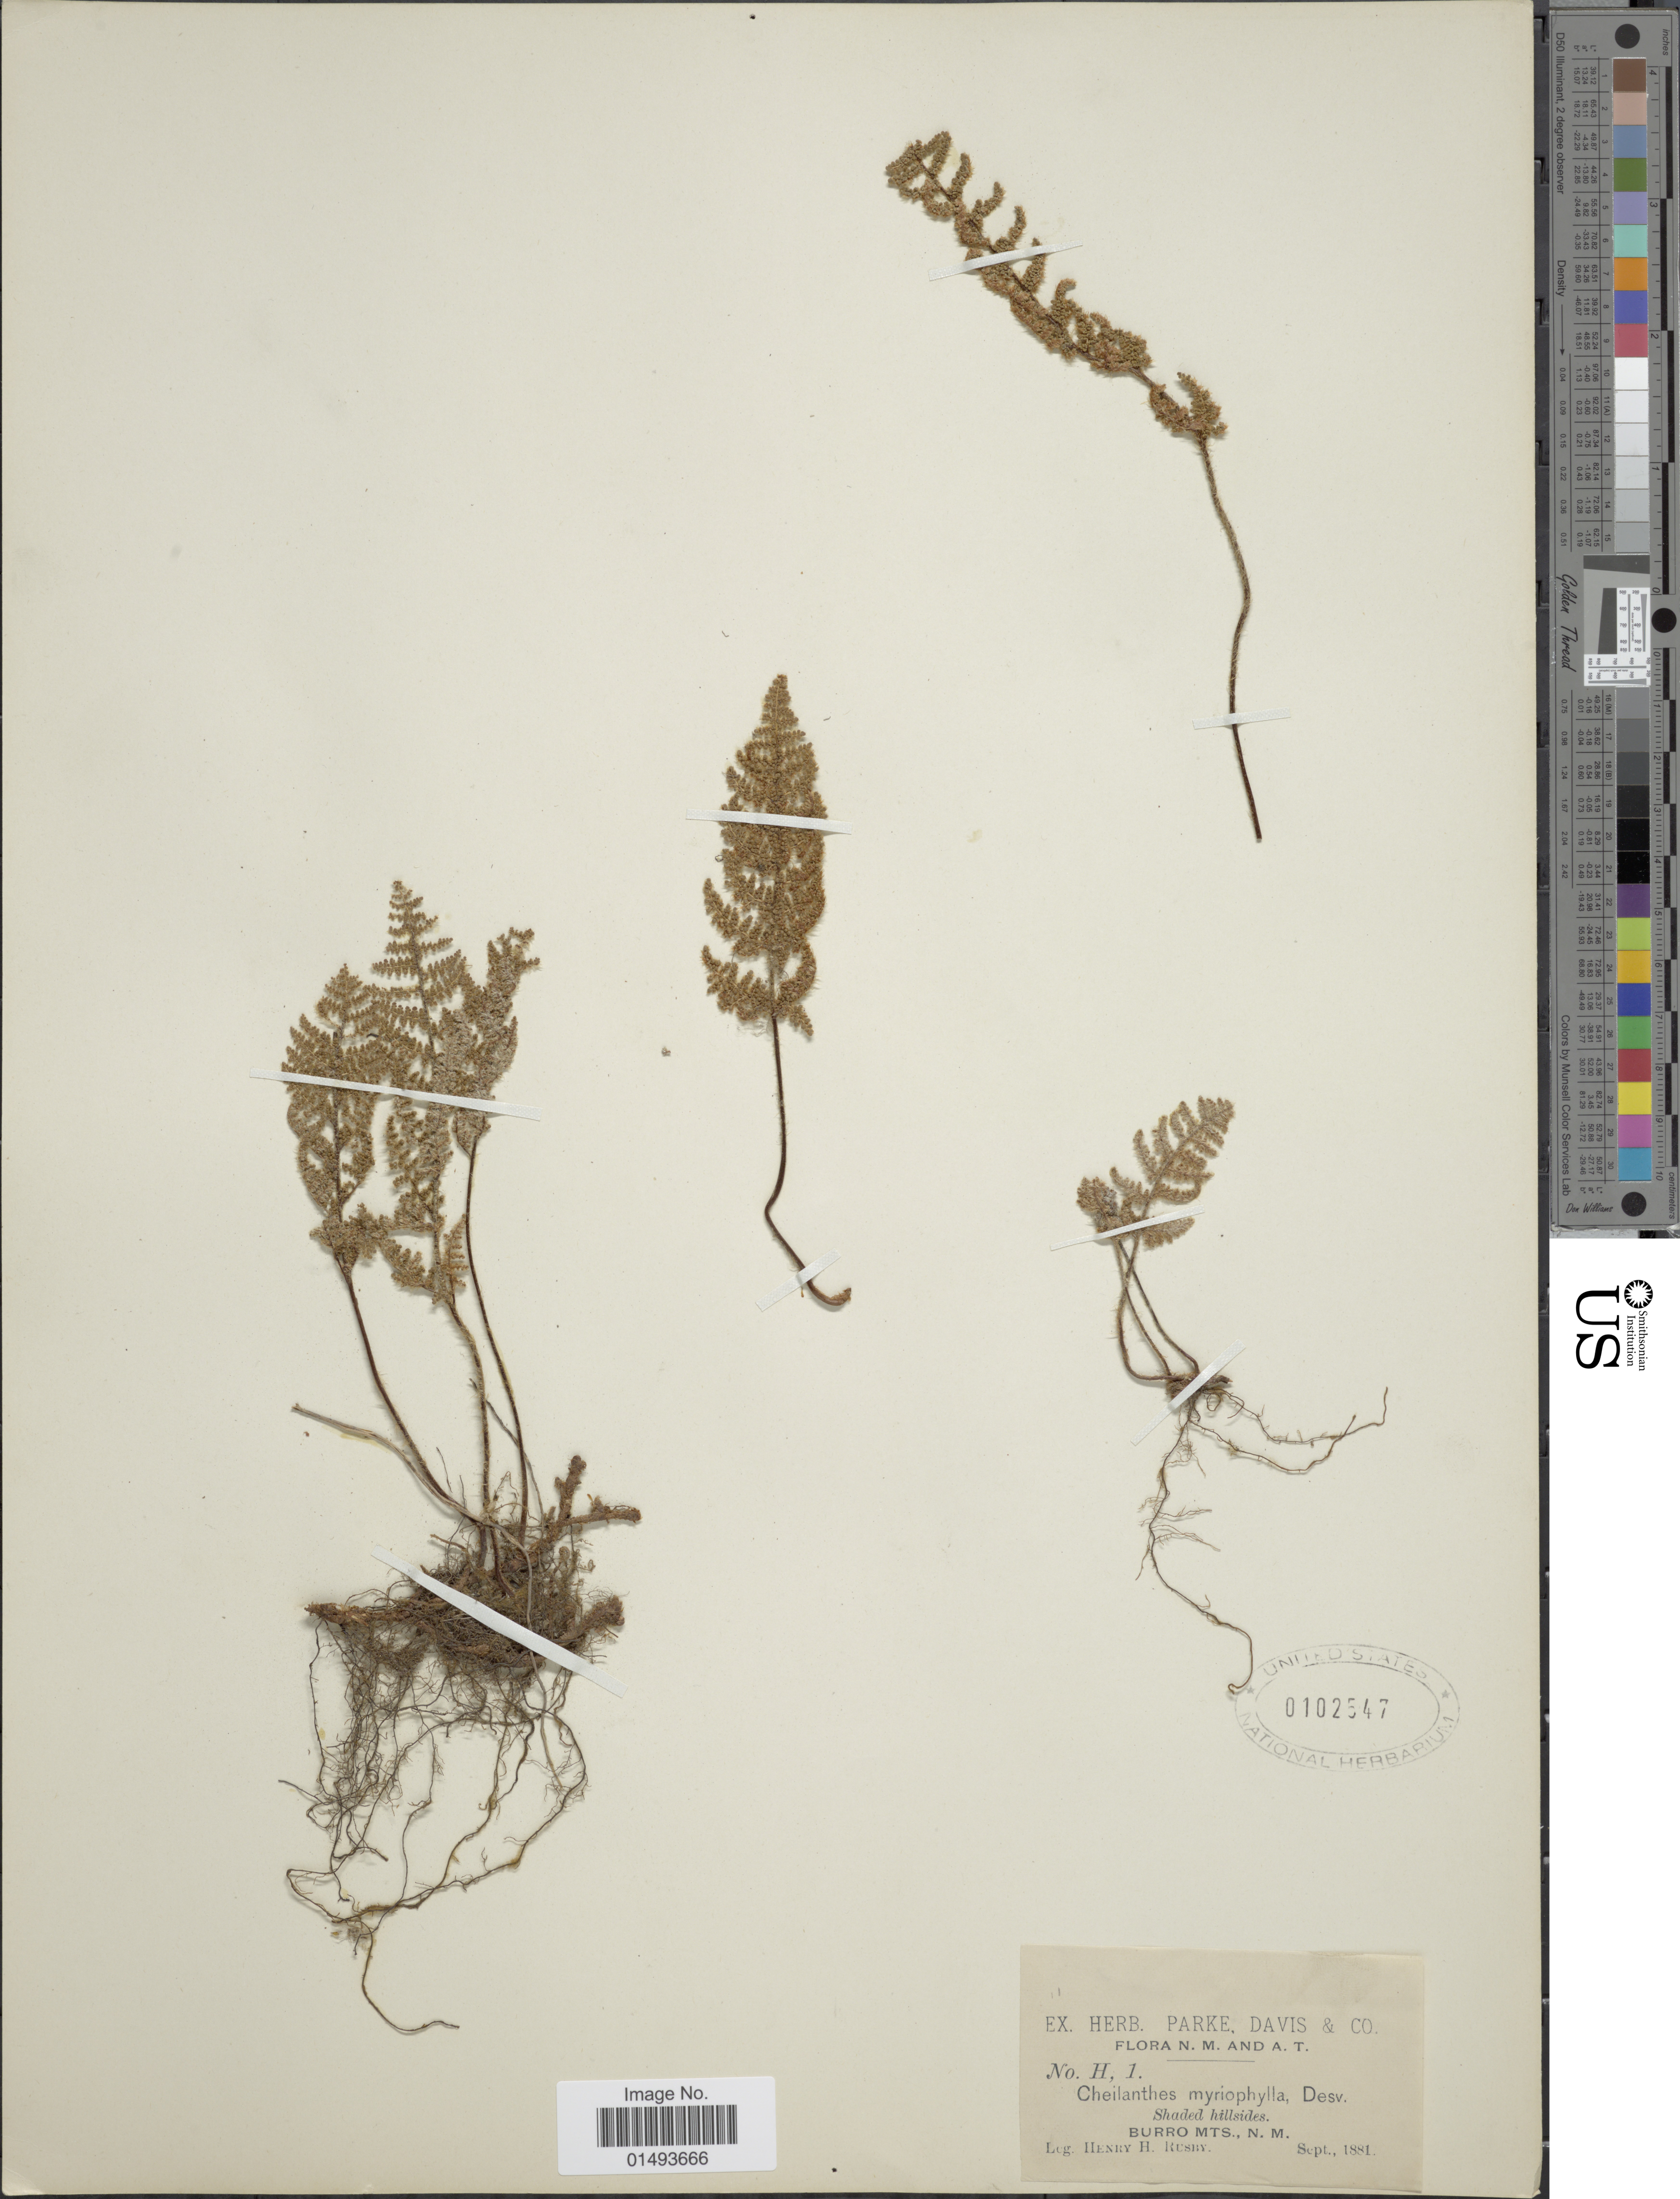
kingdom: Plantae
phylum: Tracheophyta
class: Polypodiopsida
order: Polypodiales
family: Pteridaceae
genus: Myriopteris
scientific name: Myriopteris myriophylla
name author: (Desv.) J. Sm.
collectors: H. H. Rusby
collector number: H1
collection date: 1881-09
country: United States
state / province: New Mexico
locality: Flora of N.M. and A.T., Shaded hillsides, Burro Mts.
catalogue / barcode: US 102547